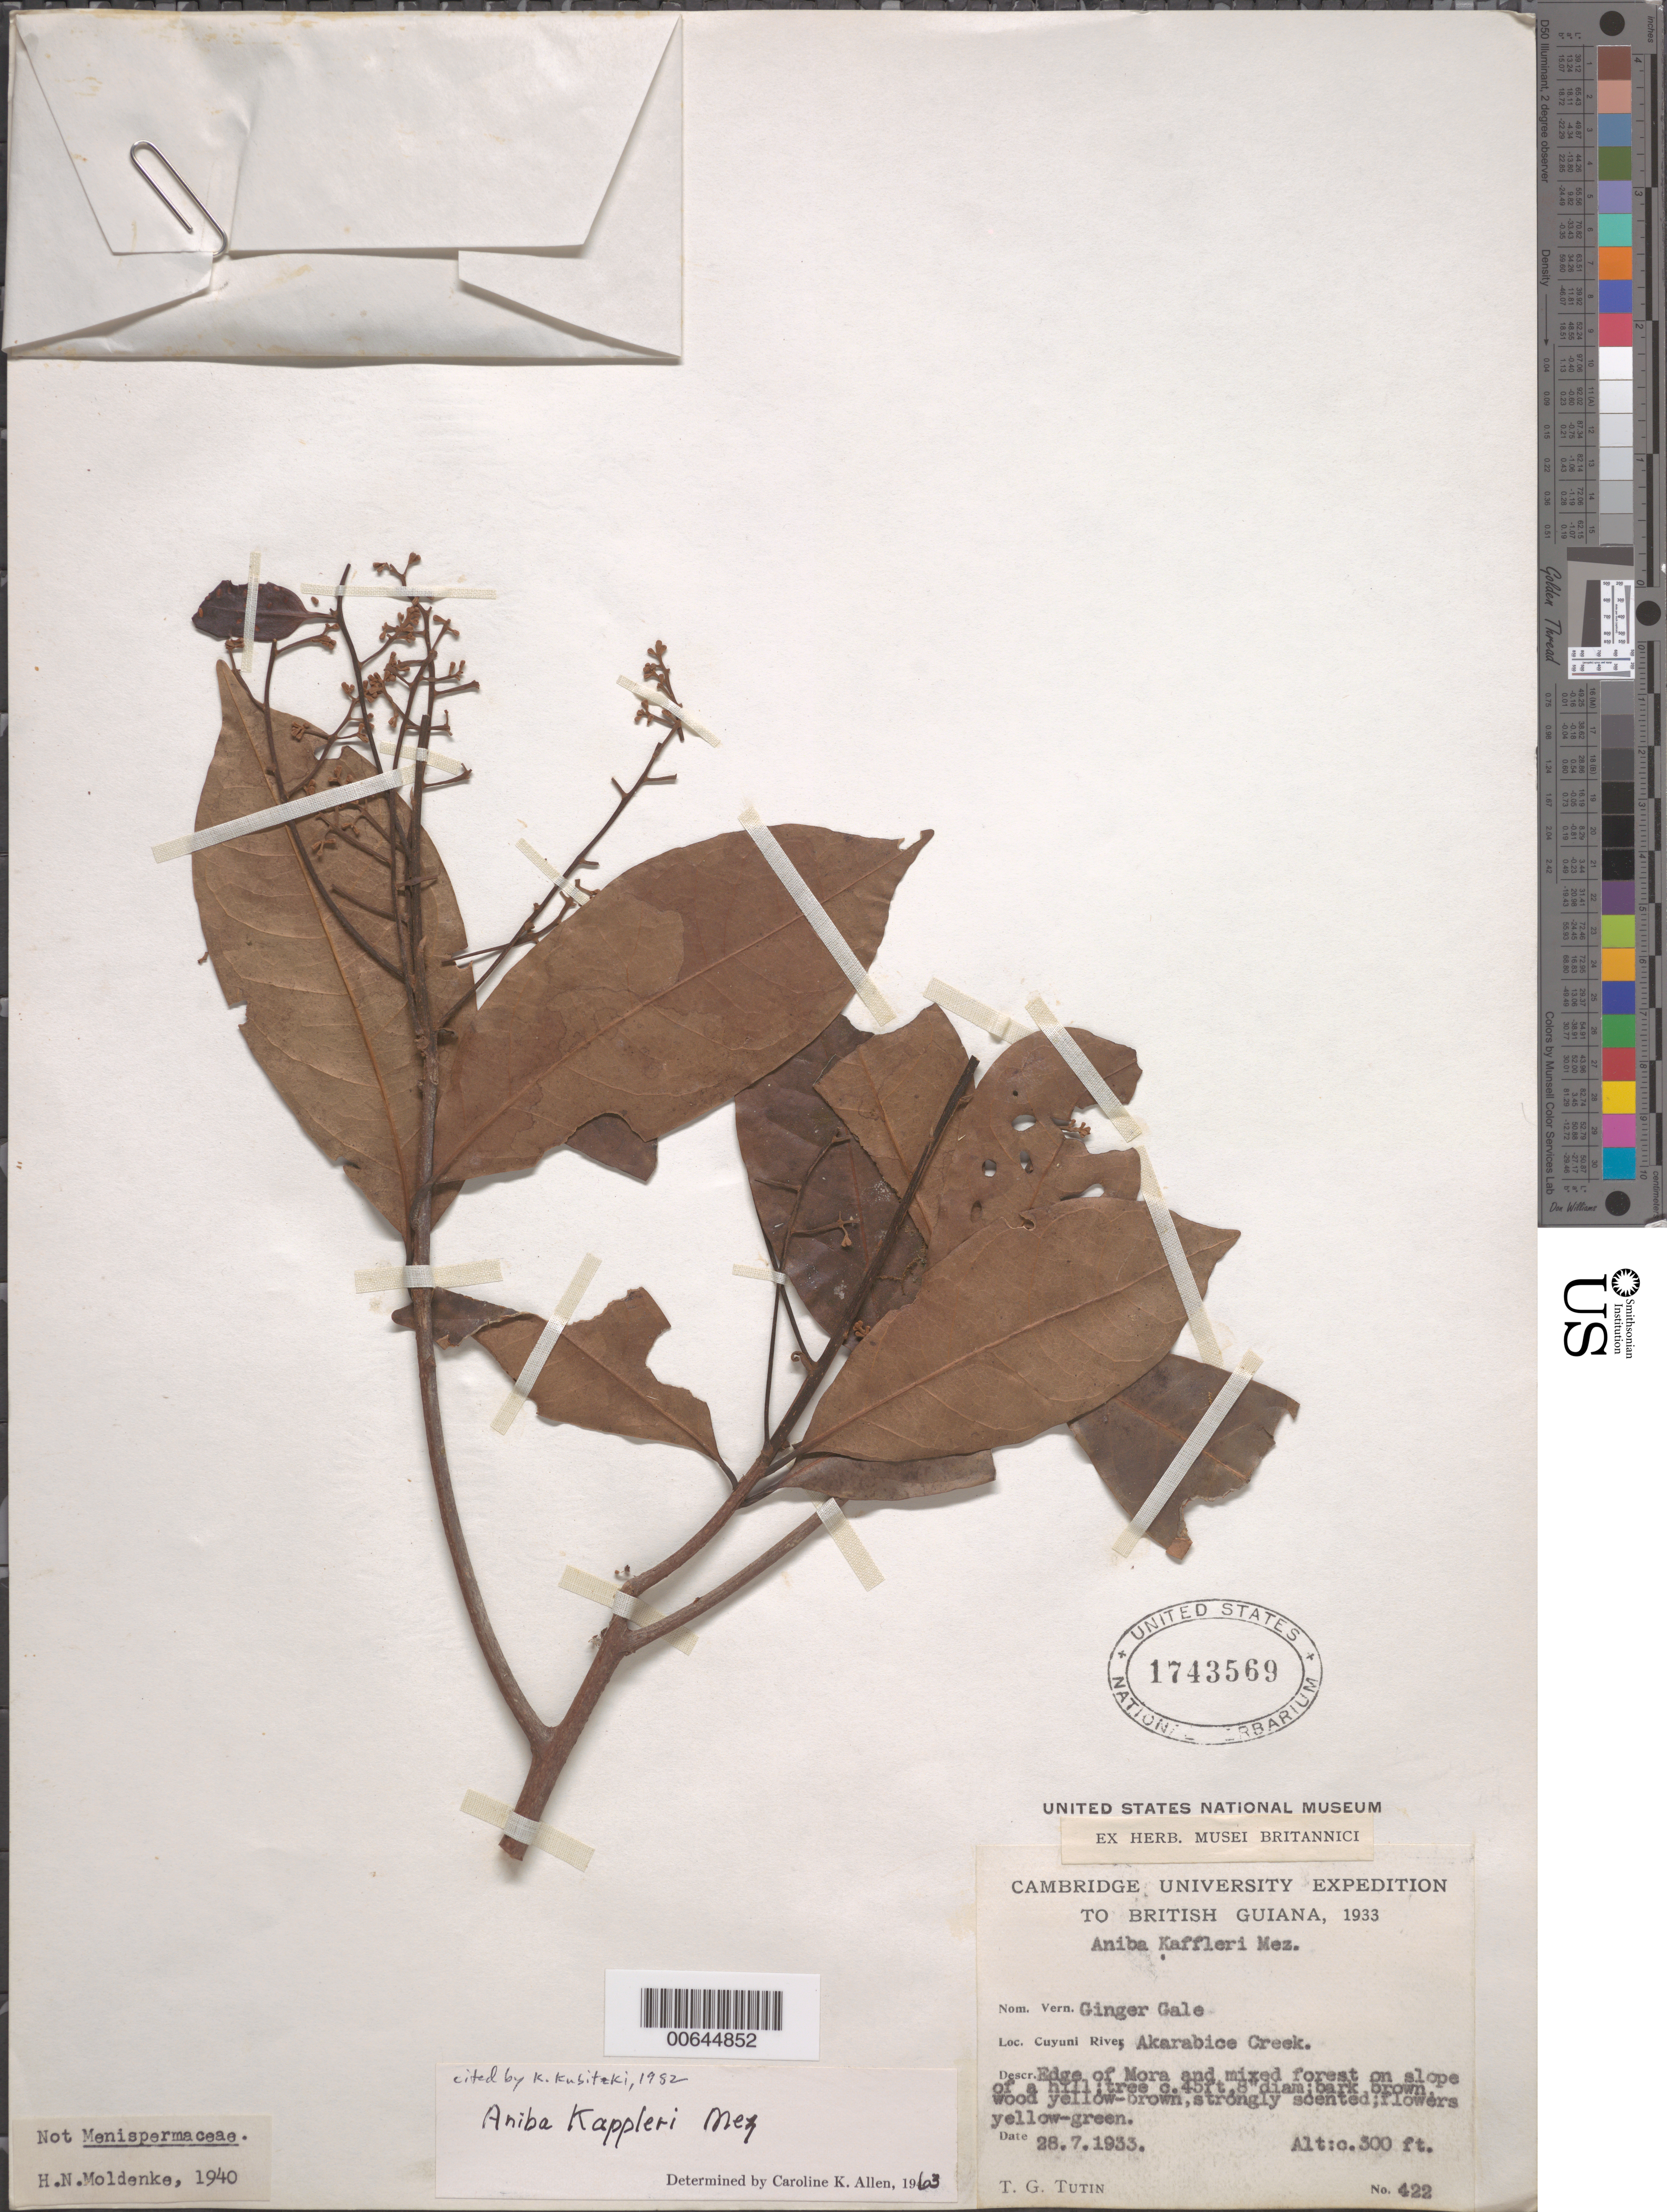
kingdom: Plantae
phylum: Tracheophyta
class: Magnoliopsida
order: Laurales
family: Lauraceae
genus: Aniba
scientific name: Aniba kappleri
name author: Mez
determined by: Allen, C. K.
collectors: T. G. Tutin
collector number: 422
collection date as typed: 28-Jul-33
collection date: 1933-07-28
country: Guyana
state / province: Cuyuni-Mazaruni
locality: Akarabice Creek, Cuyuni R.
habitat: Edge of Mora and mixed forest on slope of a hill.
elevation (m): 91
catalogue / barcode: US 1743569